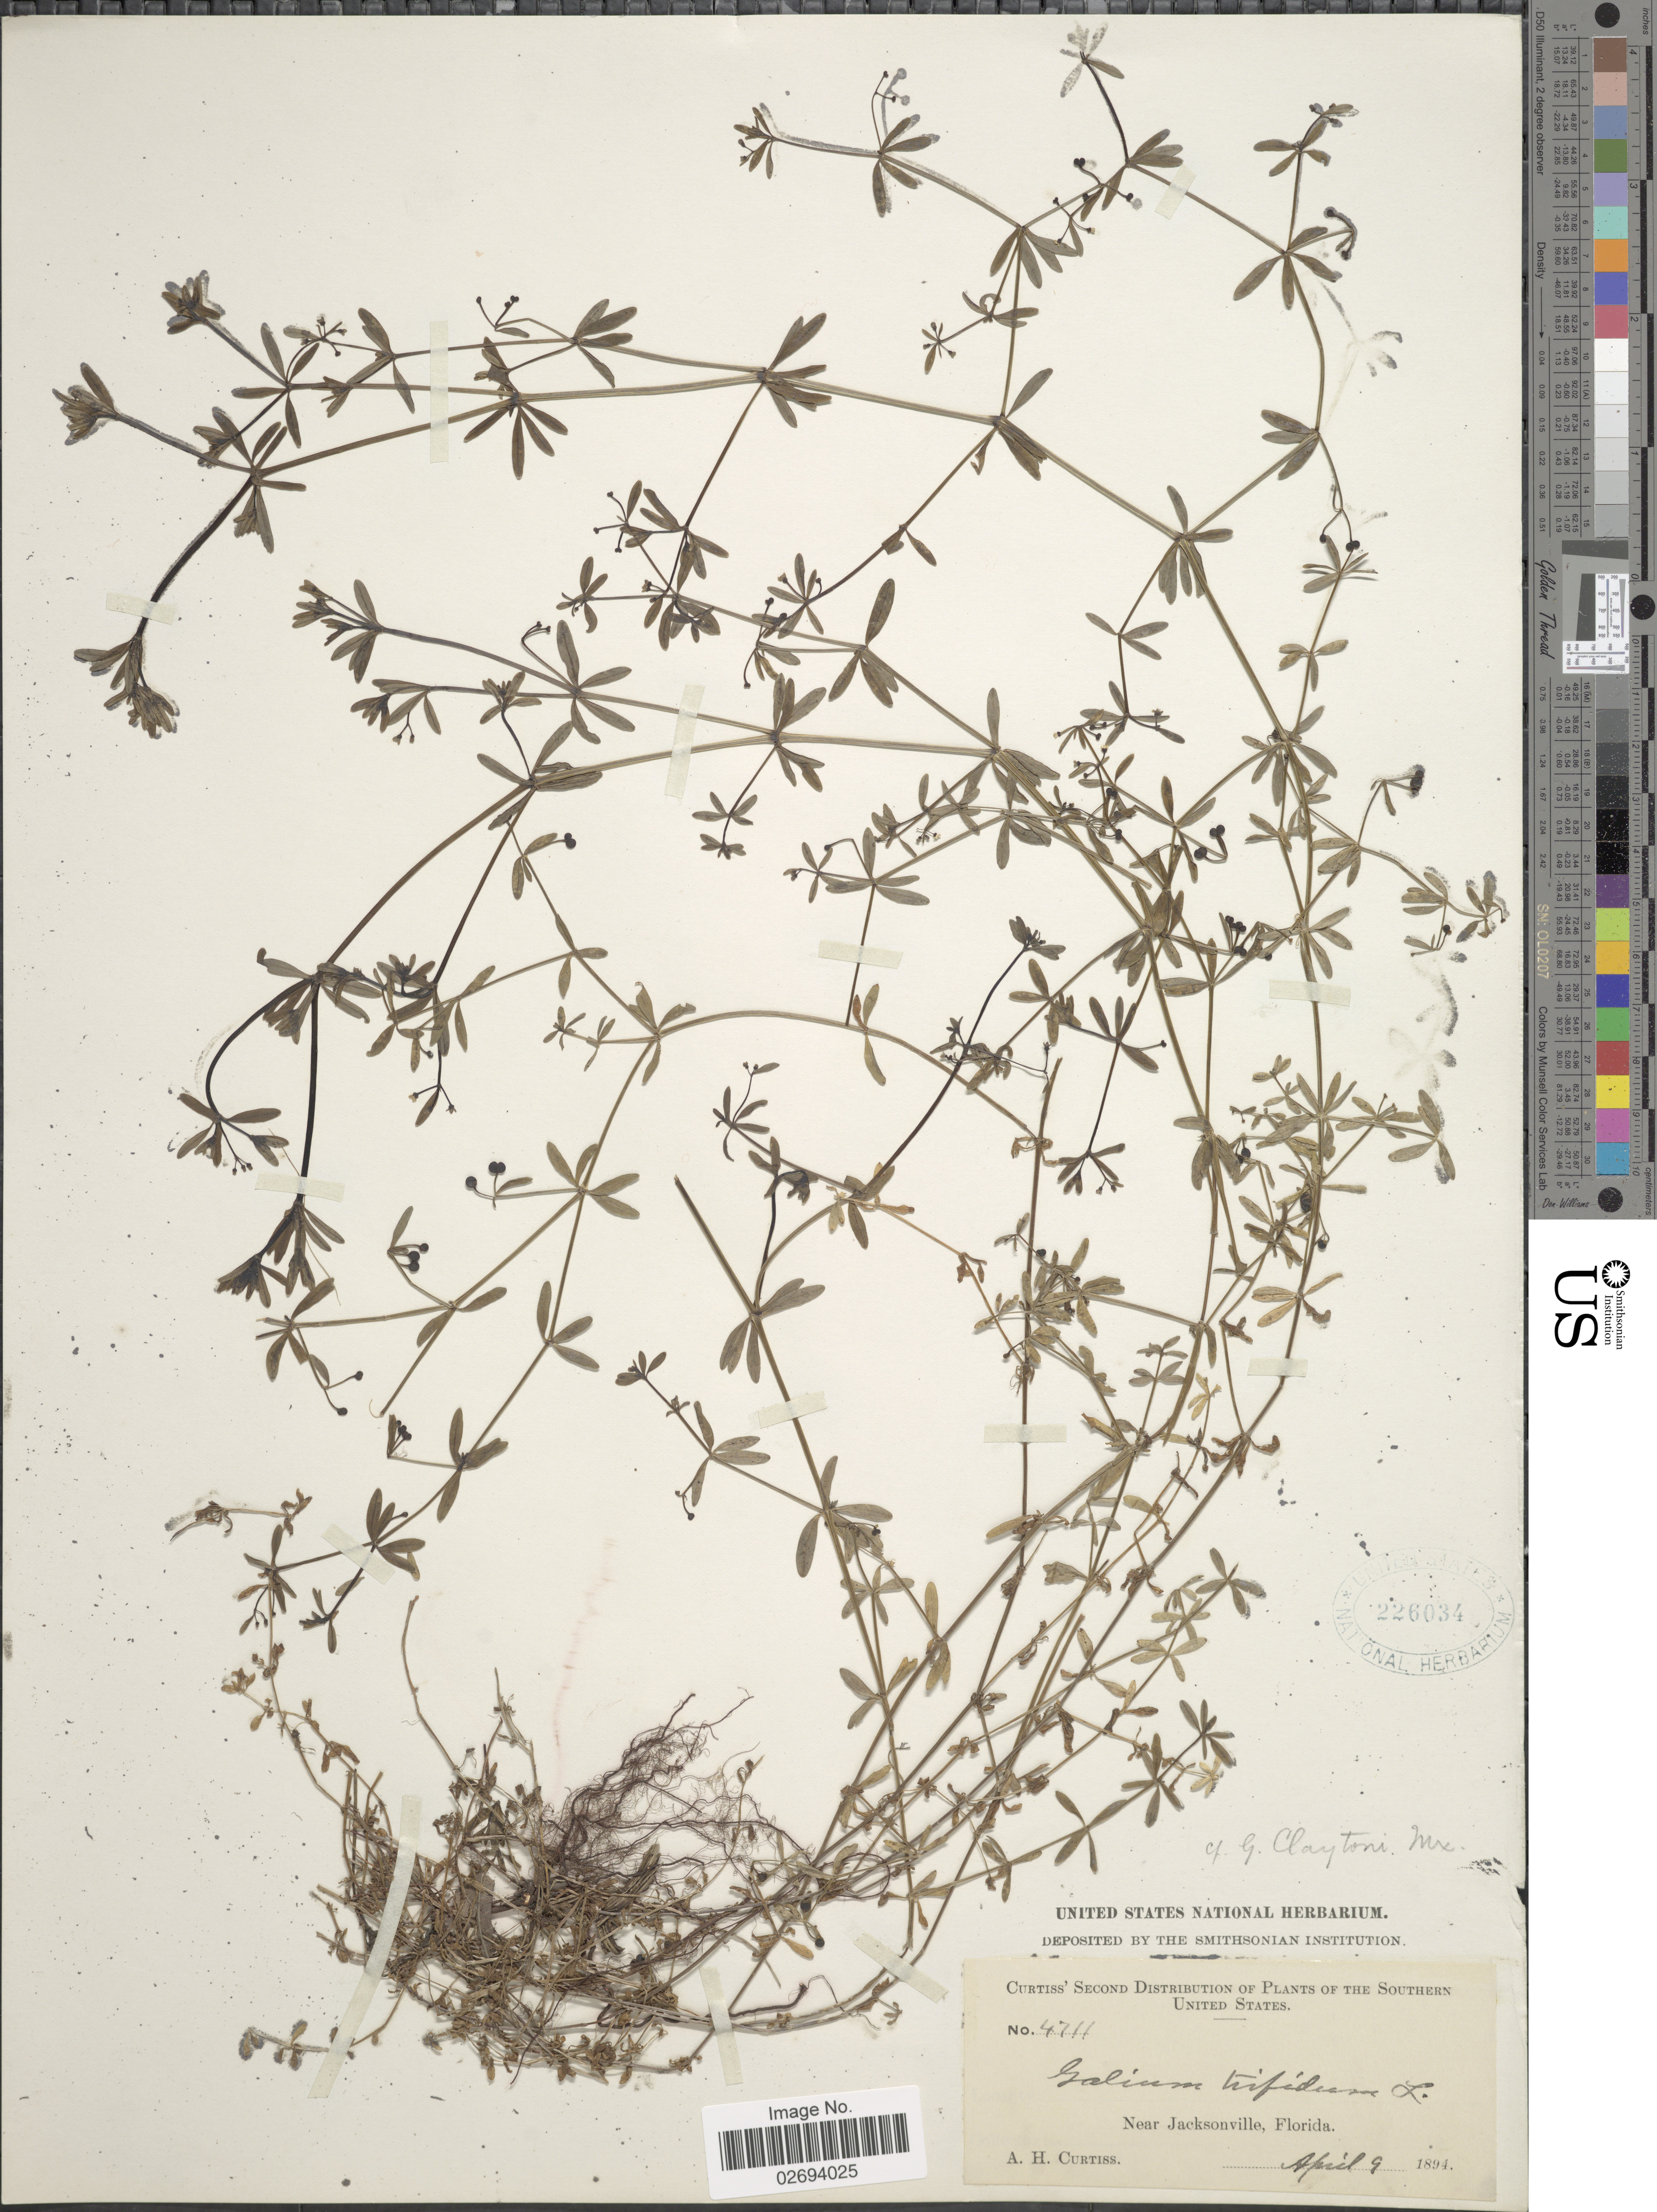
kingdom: Plantae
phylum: Tracheophyta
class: Magnoliopsida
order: Gentianales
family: Rubiaceae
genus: Galium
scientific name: Galium trifidum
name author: L.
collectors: A. H. Curtiss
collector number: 4711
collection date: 1894-04-09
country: United States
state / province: Florida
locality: Southern United States. Near Jacksonville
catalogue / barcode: US 226034